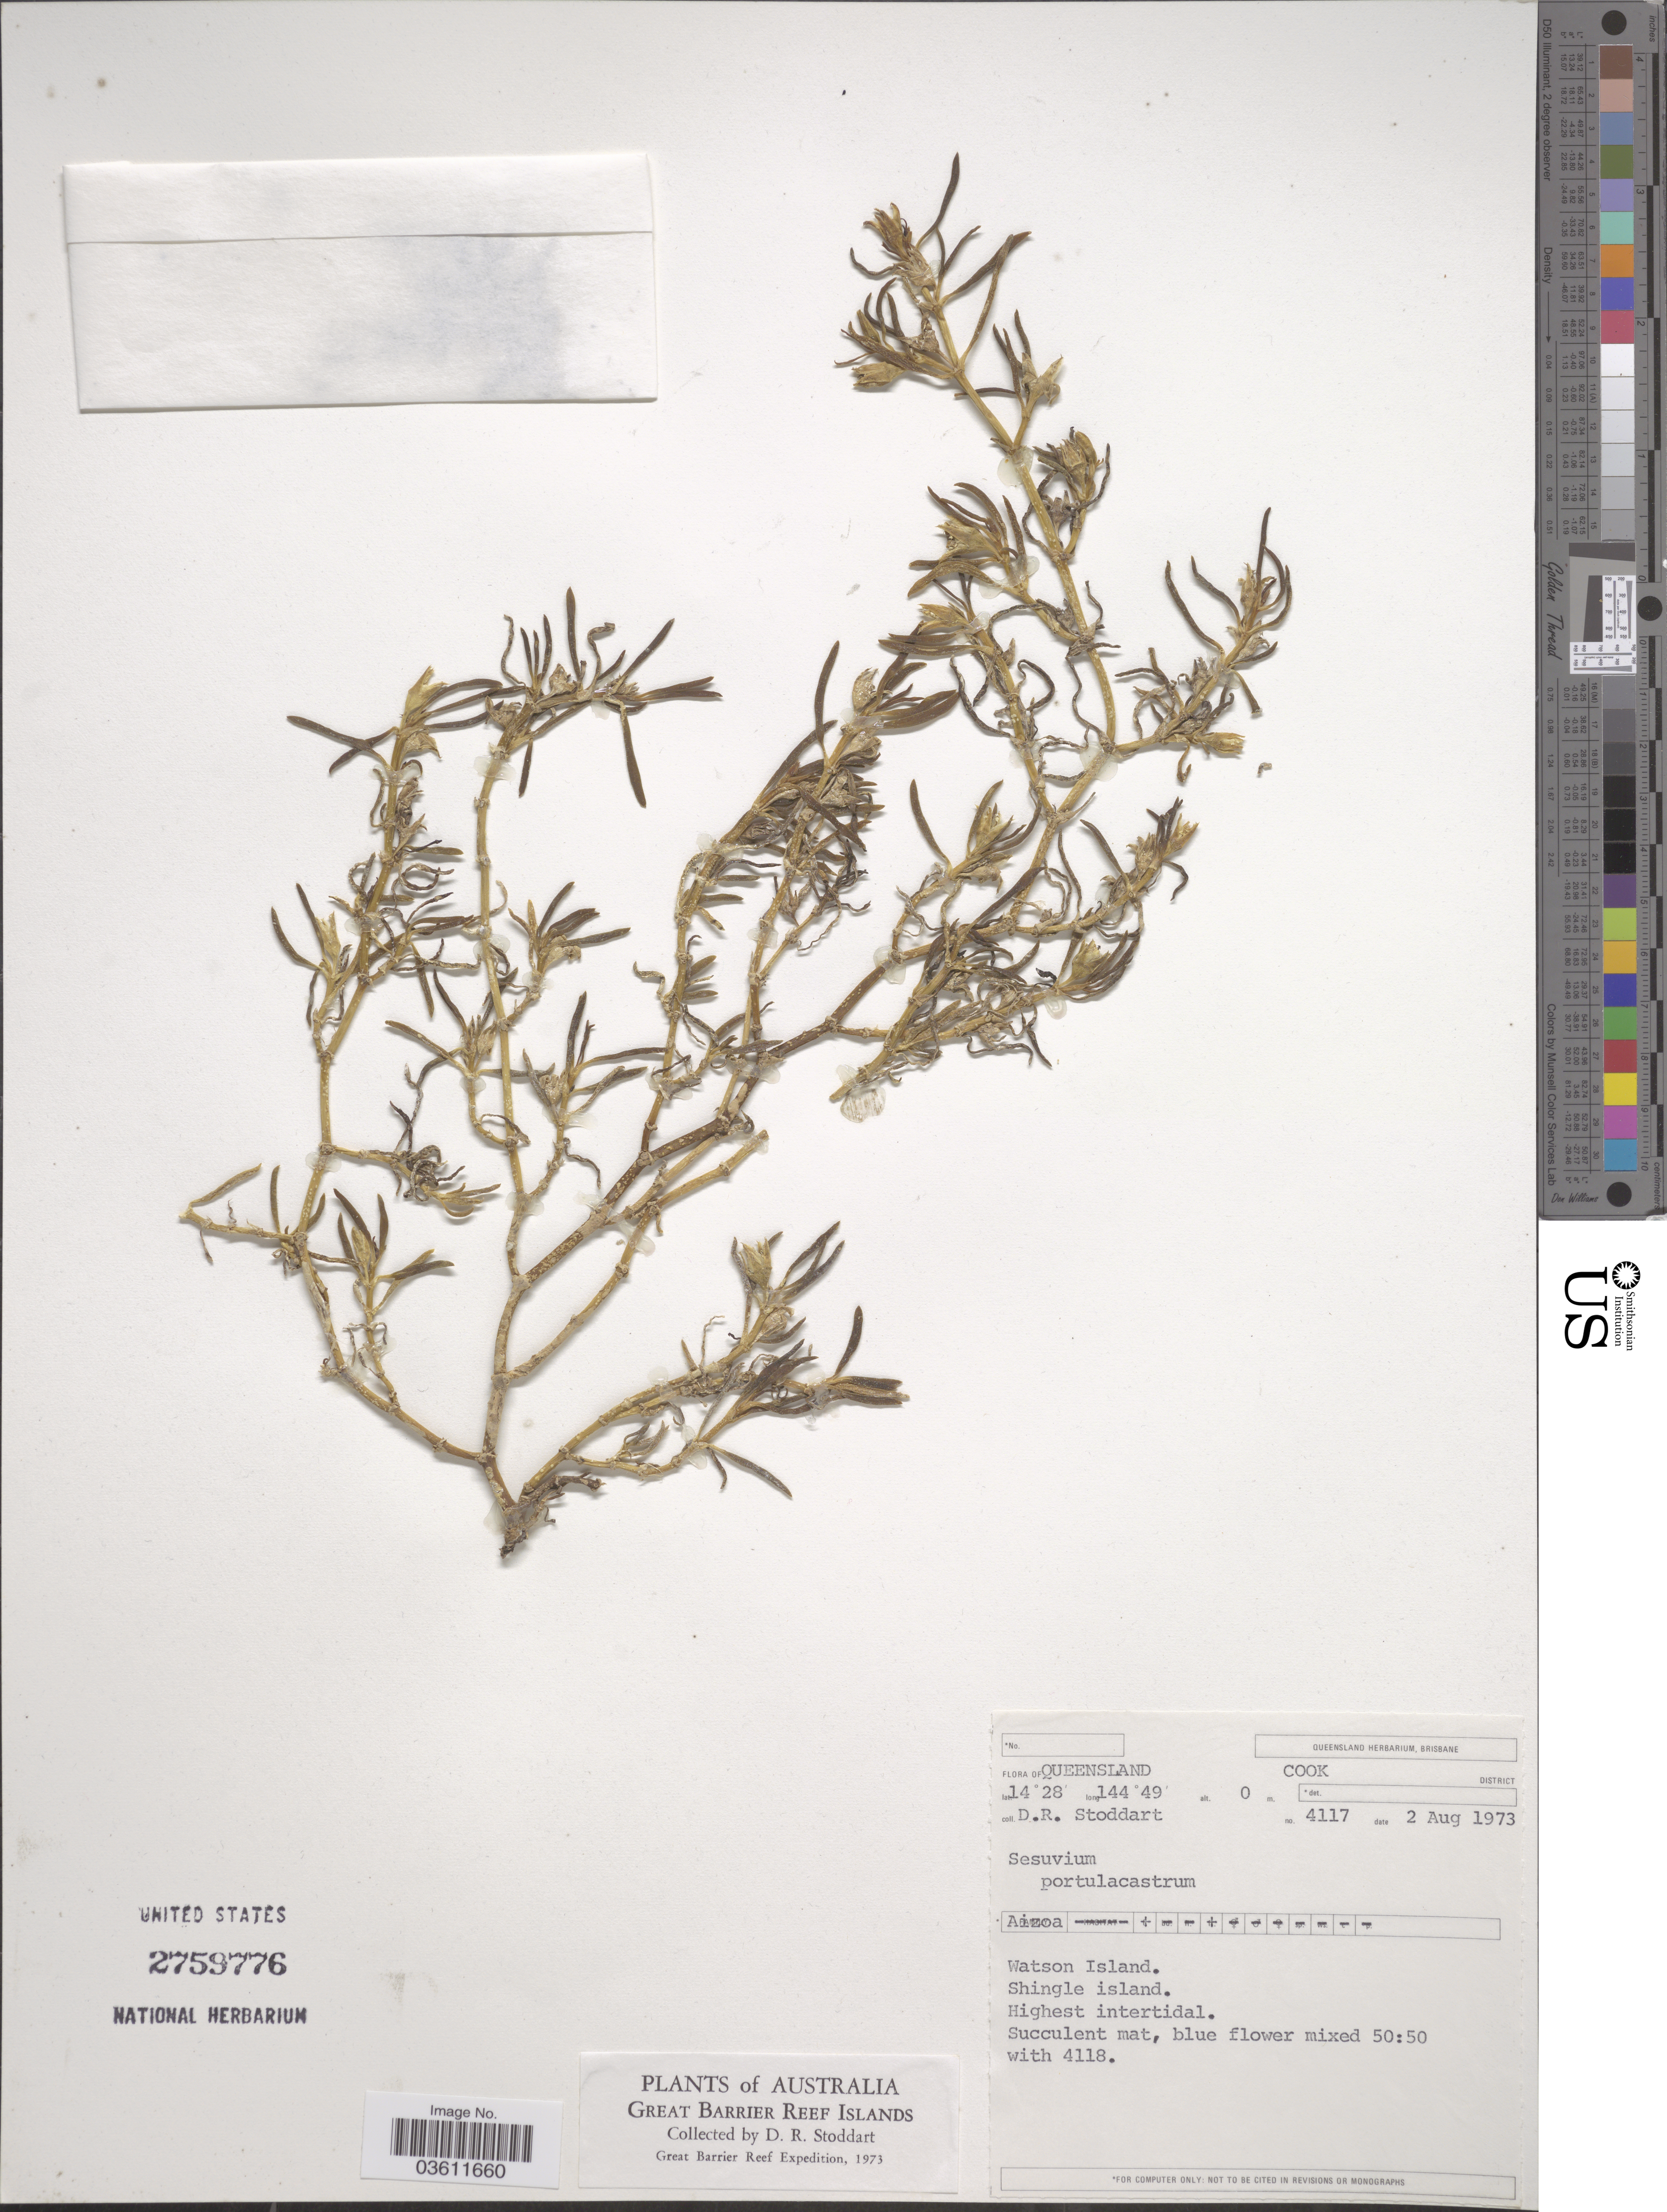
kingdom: Plantae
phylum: Tracheophyta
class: Magnoliopsida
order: Caryophyllales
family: Aizoaceae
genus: Sesuvium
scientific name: Sesuvium portulacastrum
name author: (L.) L.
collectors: D. R. Stoddart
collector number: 4117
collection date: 1973-08-02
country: Australia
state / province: Queensland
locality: Cook District. Watson Island. Shingle island. Great Barrier Reef Islands.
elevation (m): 0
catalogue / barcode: US 2759776